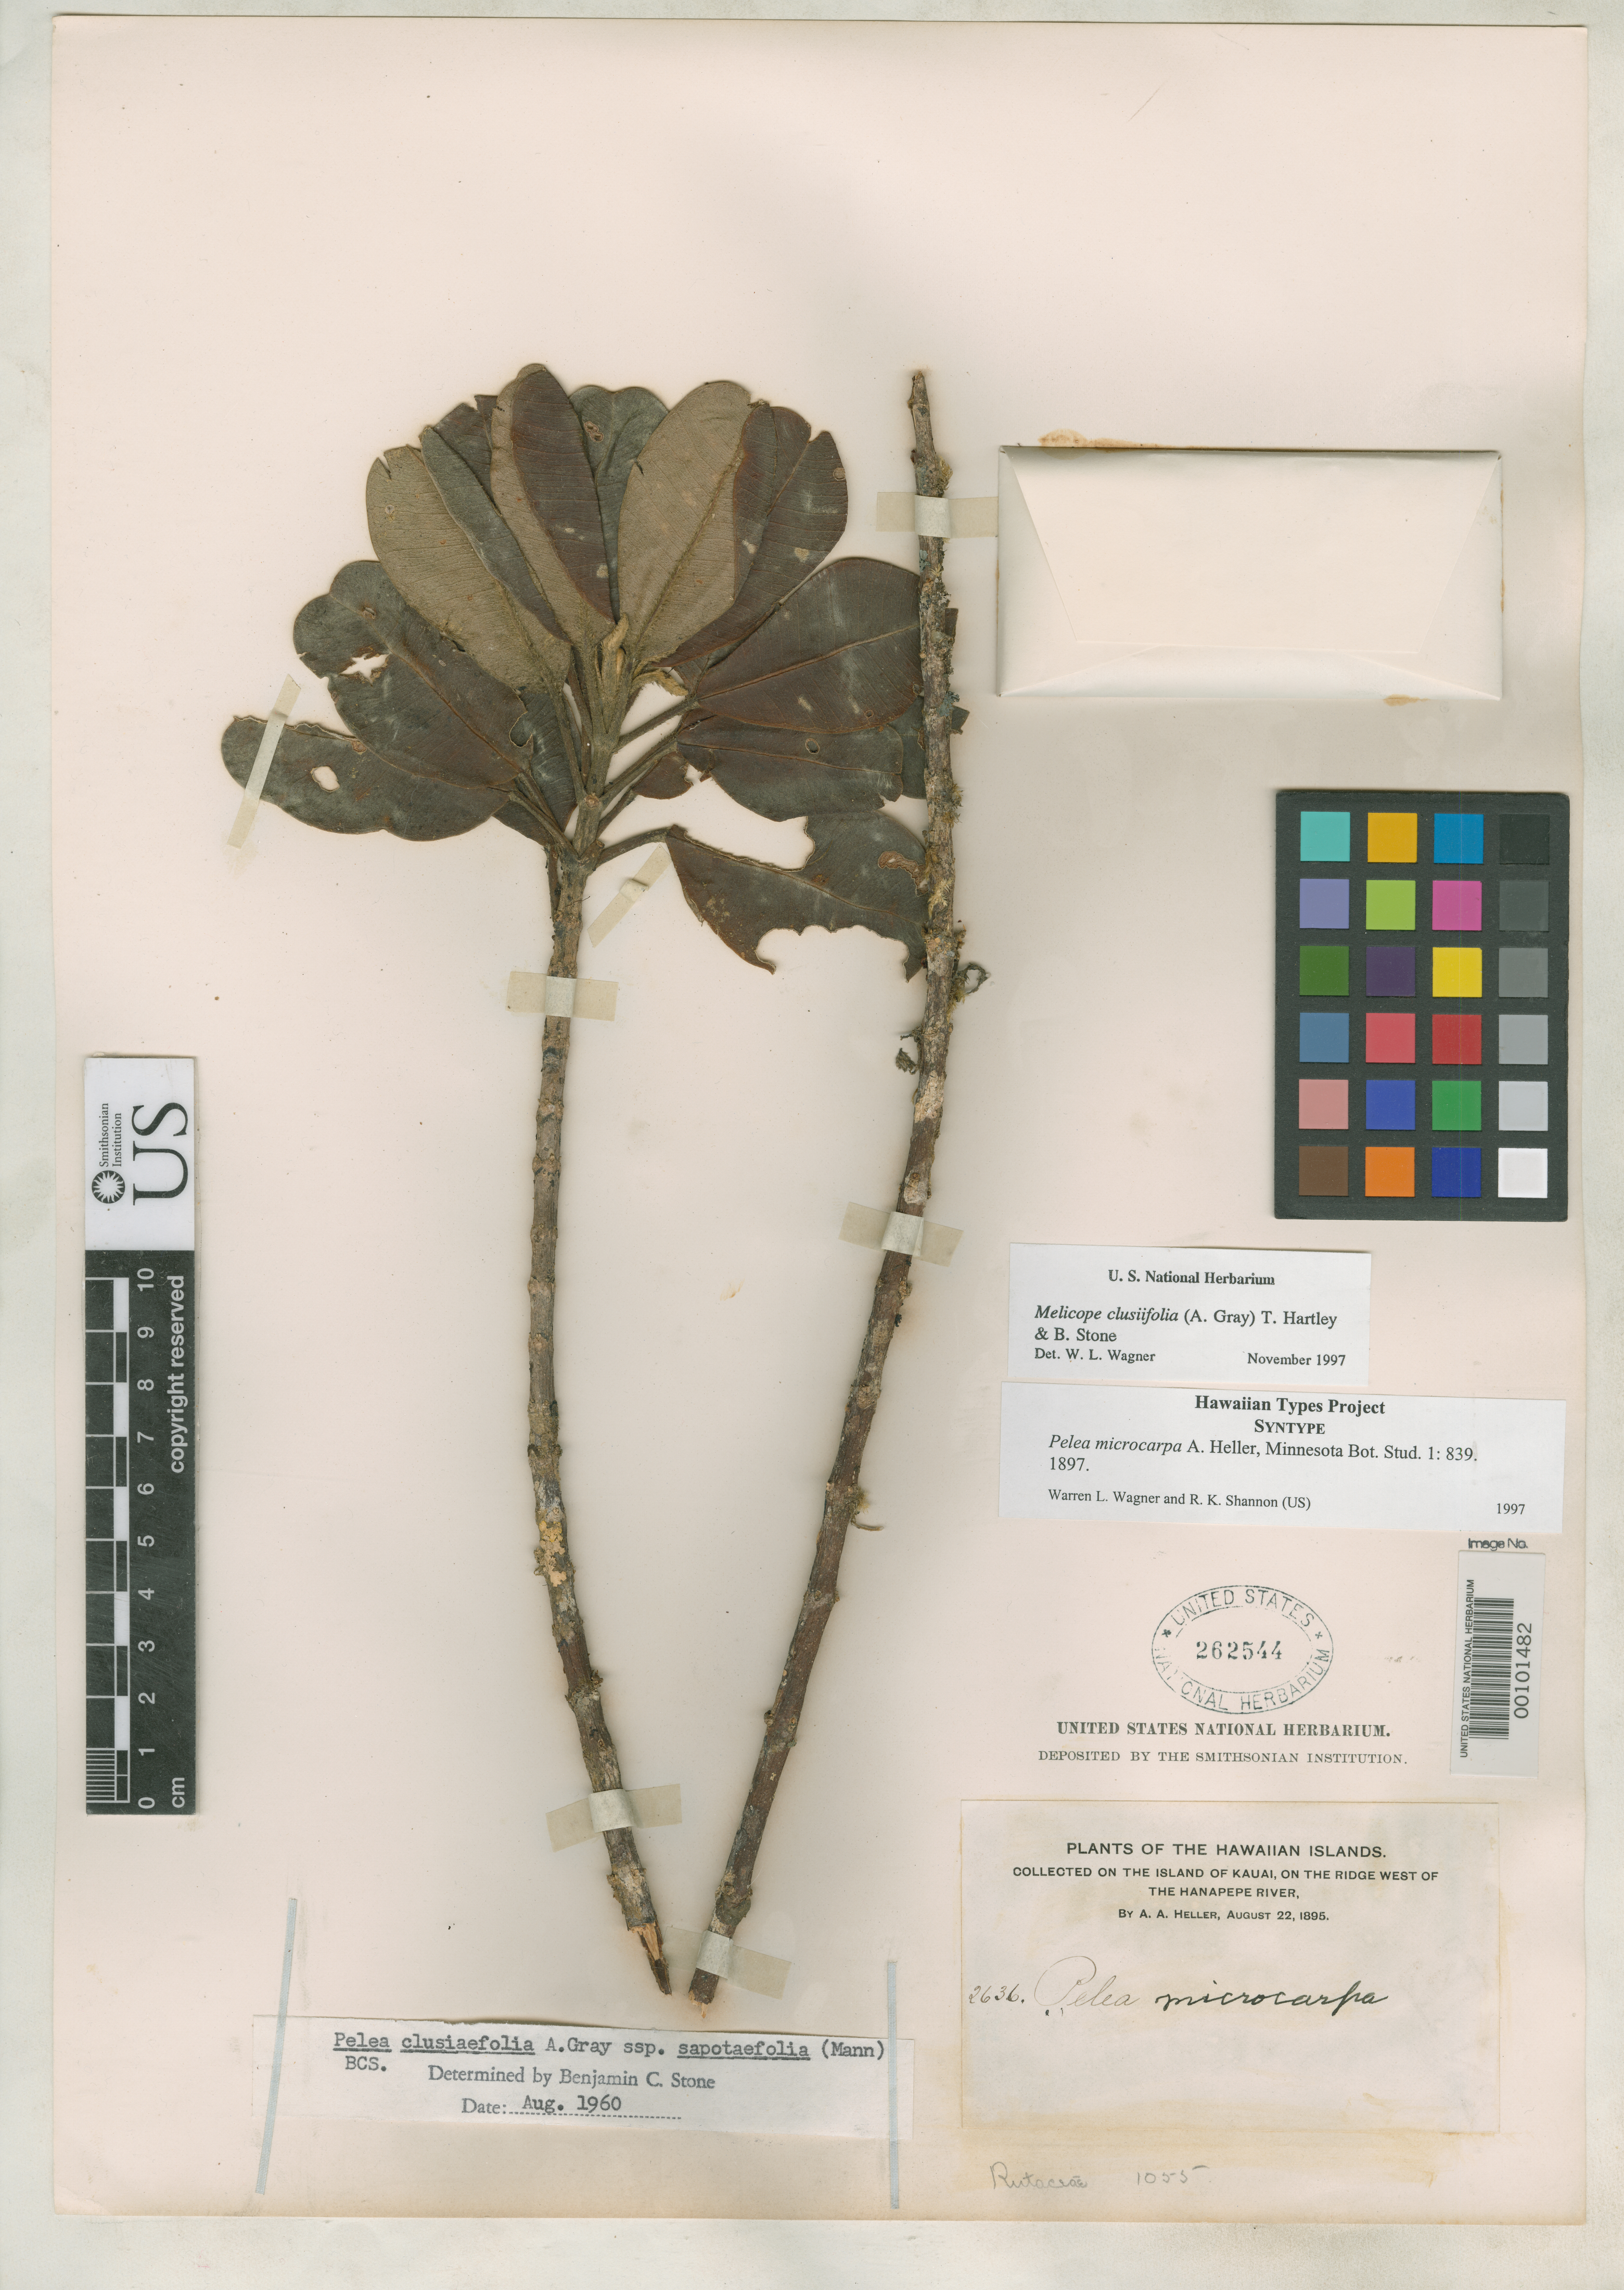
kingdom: Plantae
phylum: Tracheophyta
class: Magnoliopsida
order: Sapindales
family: Rutaceae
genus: Pelea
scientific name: Pelea microcarpa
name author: (A. Heller) A. Heller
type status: Syntype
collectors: A. A. Heller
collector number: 2636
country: United States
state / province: Hawaii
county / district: Kauai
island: Kaua'i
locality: Kauai, Kaholuamano, above Waimea.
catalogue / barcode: US 262544